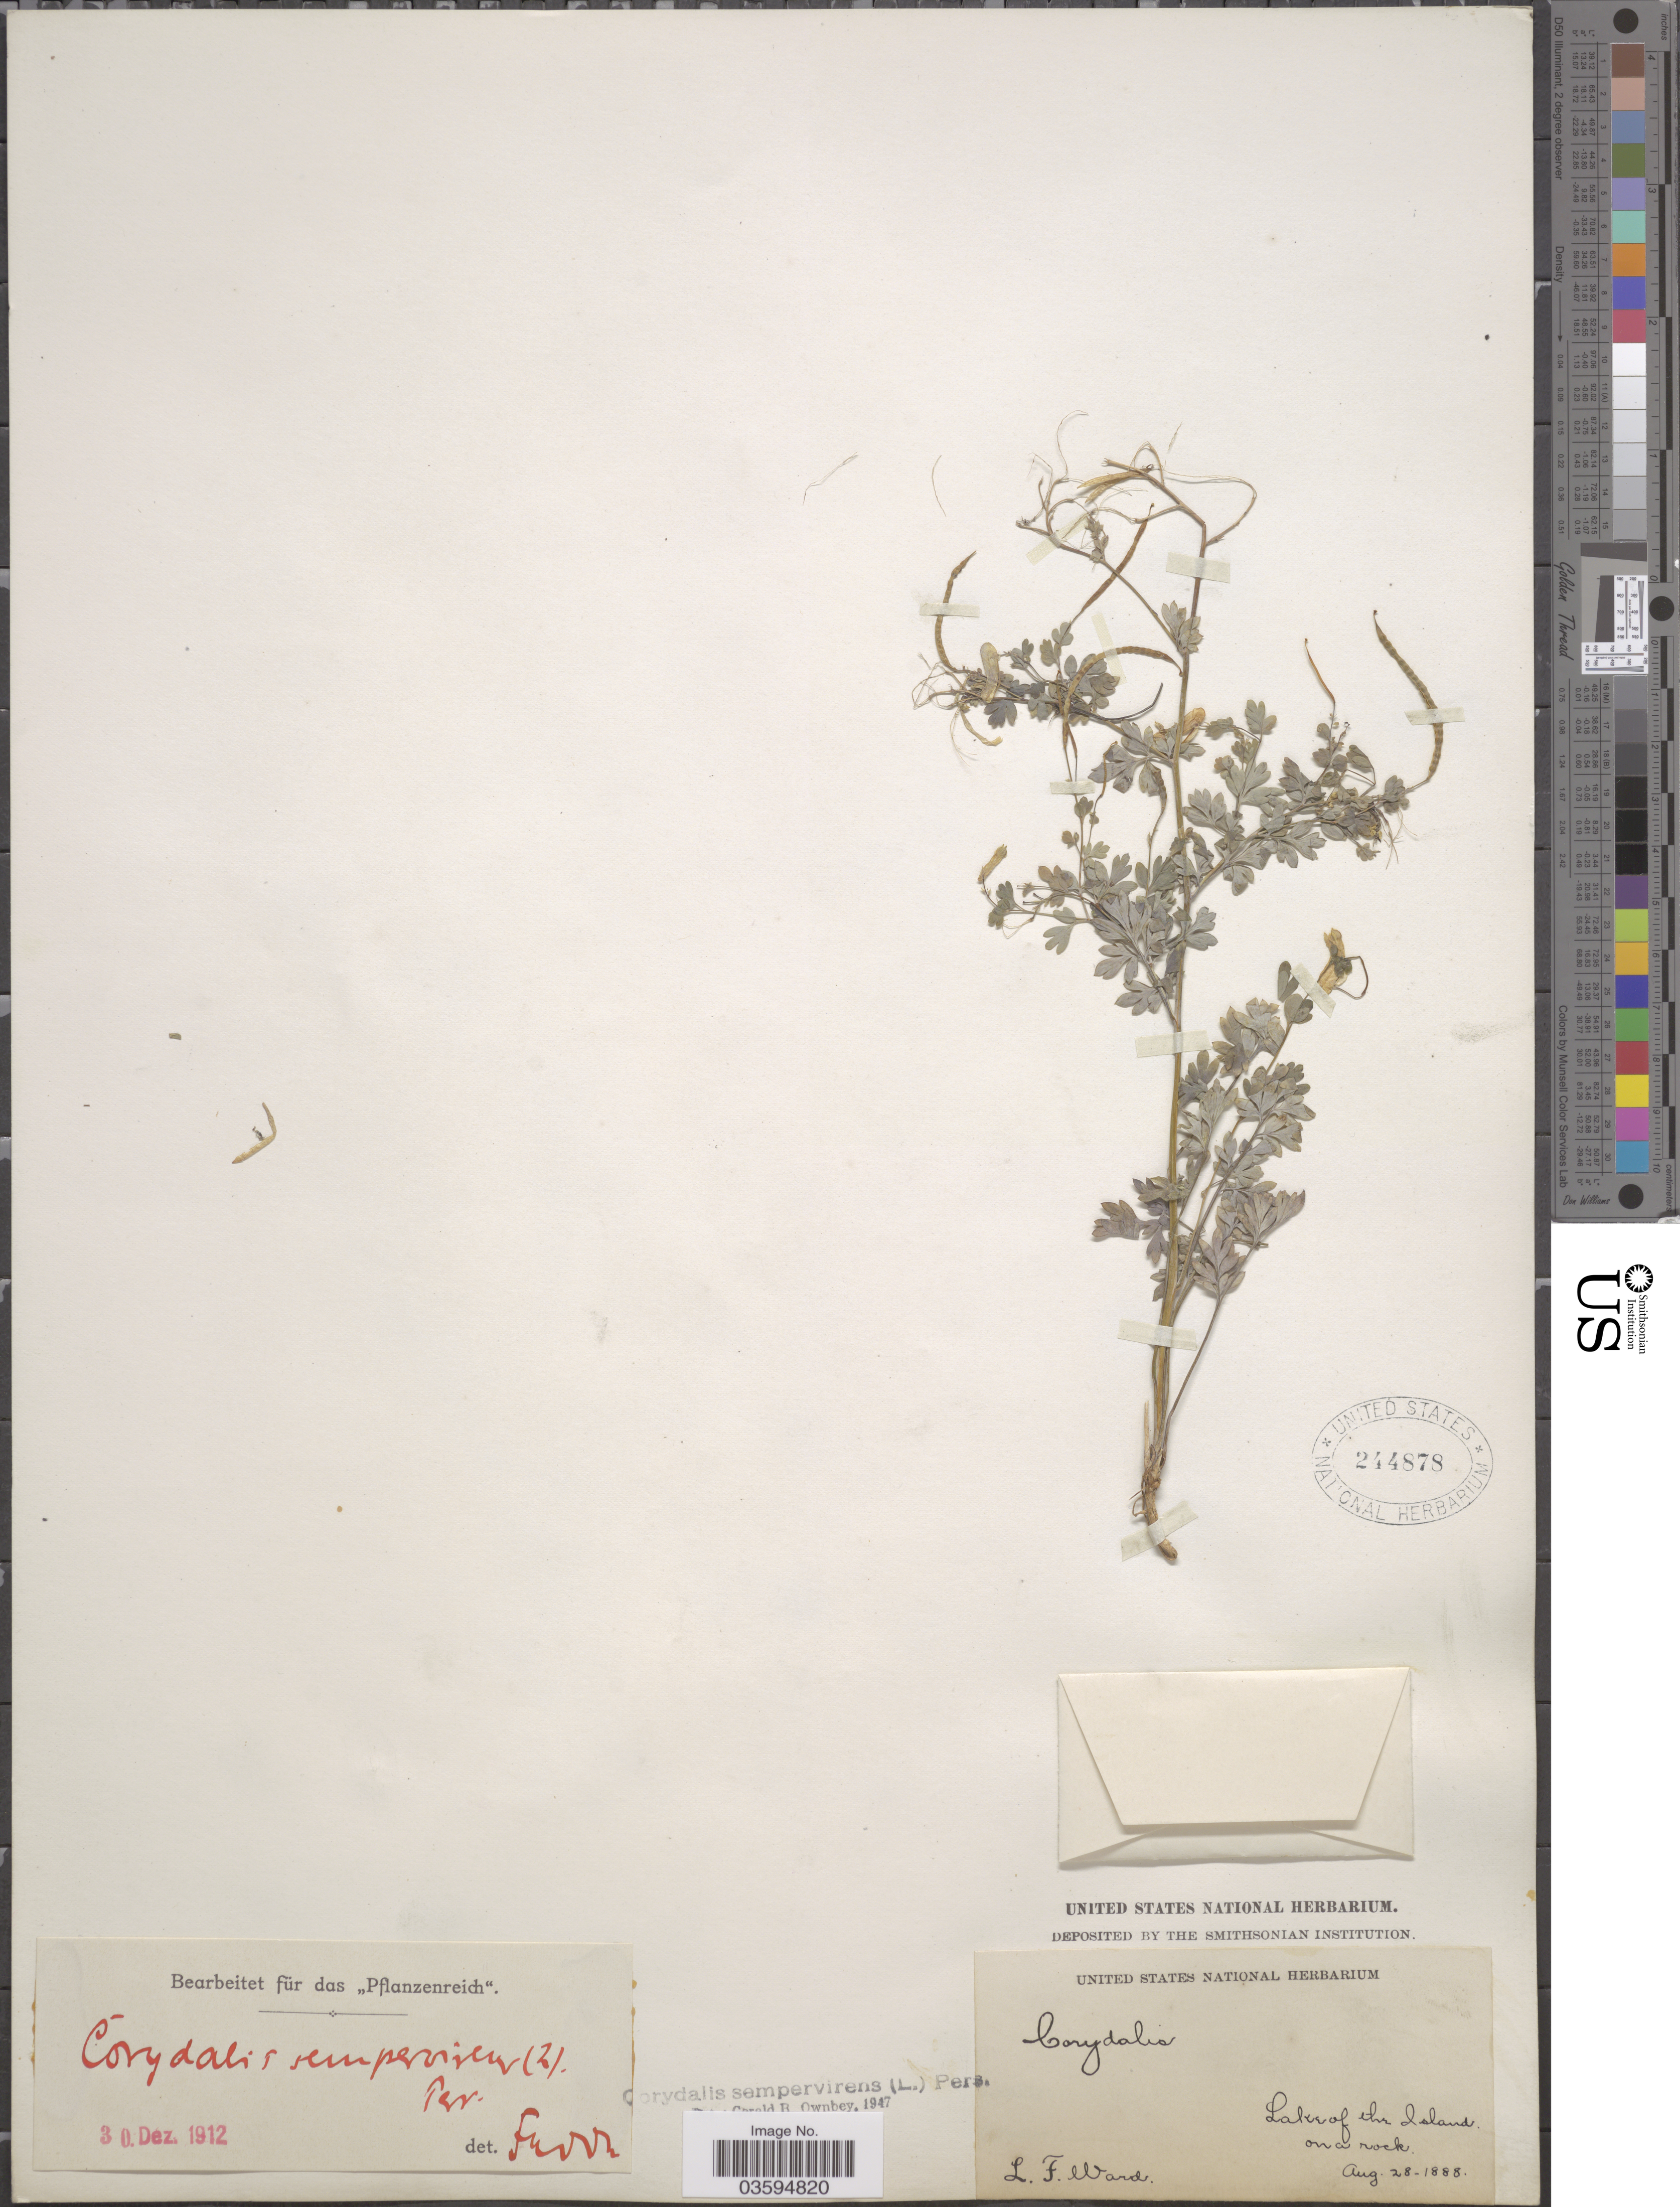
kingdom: Plantae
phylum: Tracheophyta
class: Magnoliopsida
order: Ranunculales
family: Papaveraceae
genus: Capnoides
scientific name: Capnoides sempervirens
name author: (L.) Borkh.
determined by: Strong, M. T., (US), Smithsonian Institution - National Museum of Natural History (UNITED STATES)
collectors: L. Ward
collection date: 1888-08-28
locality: Lake of the Island.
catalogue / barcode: US 244878